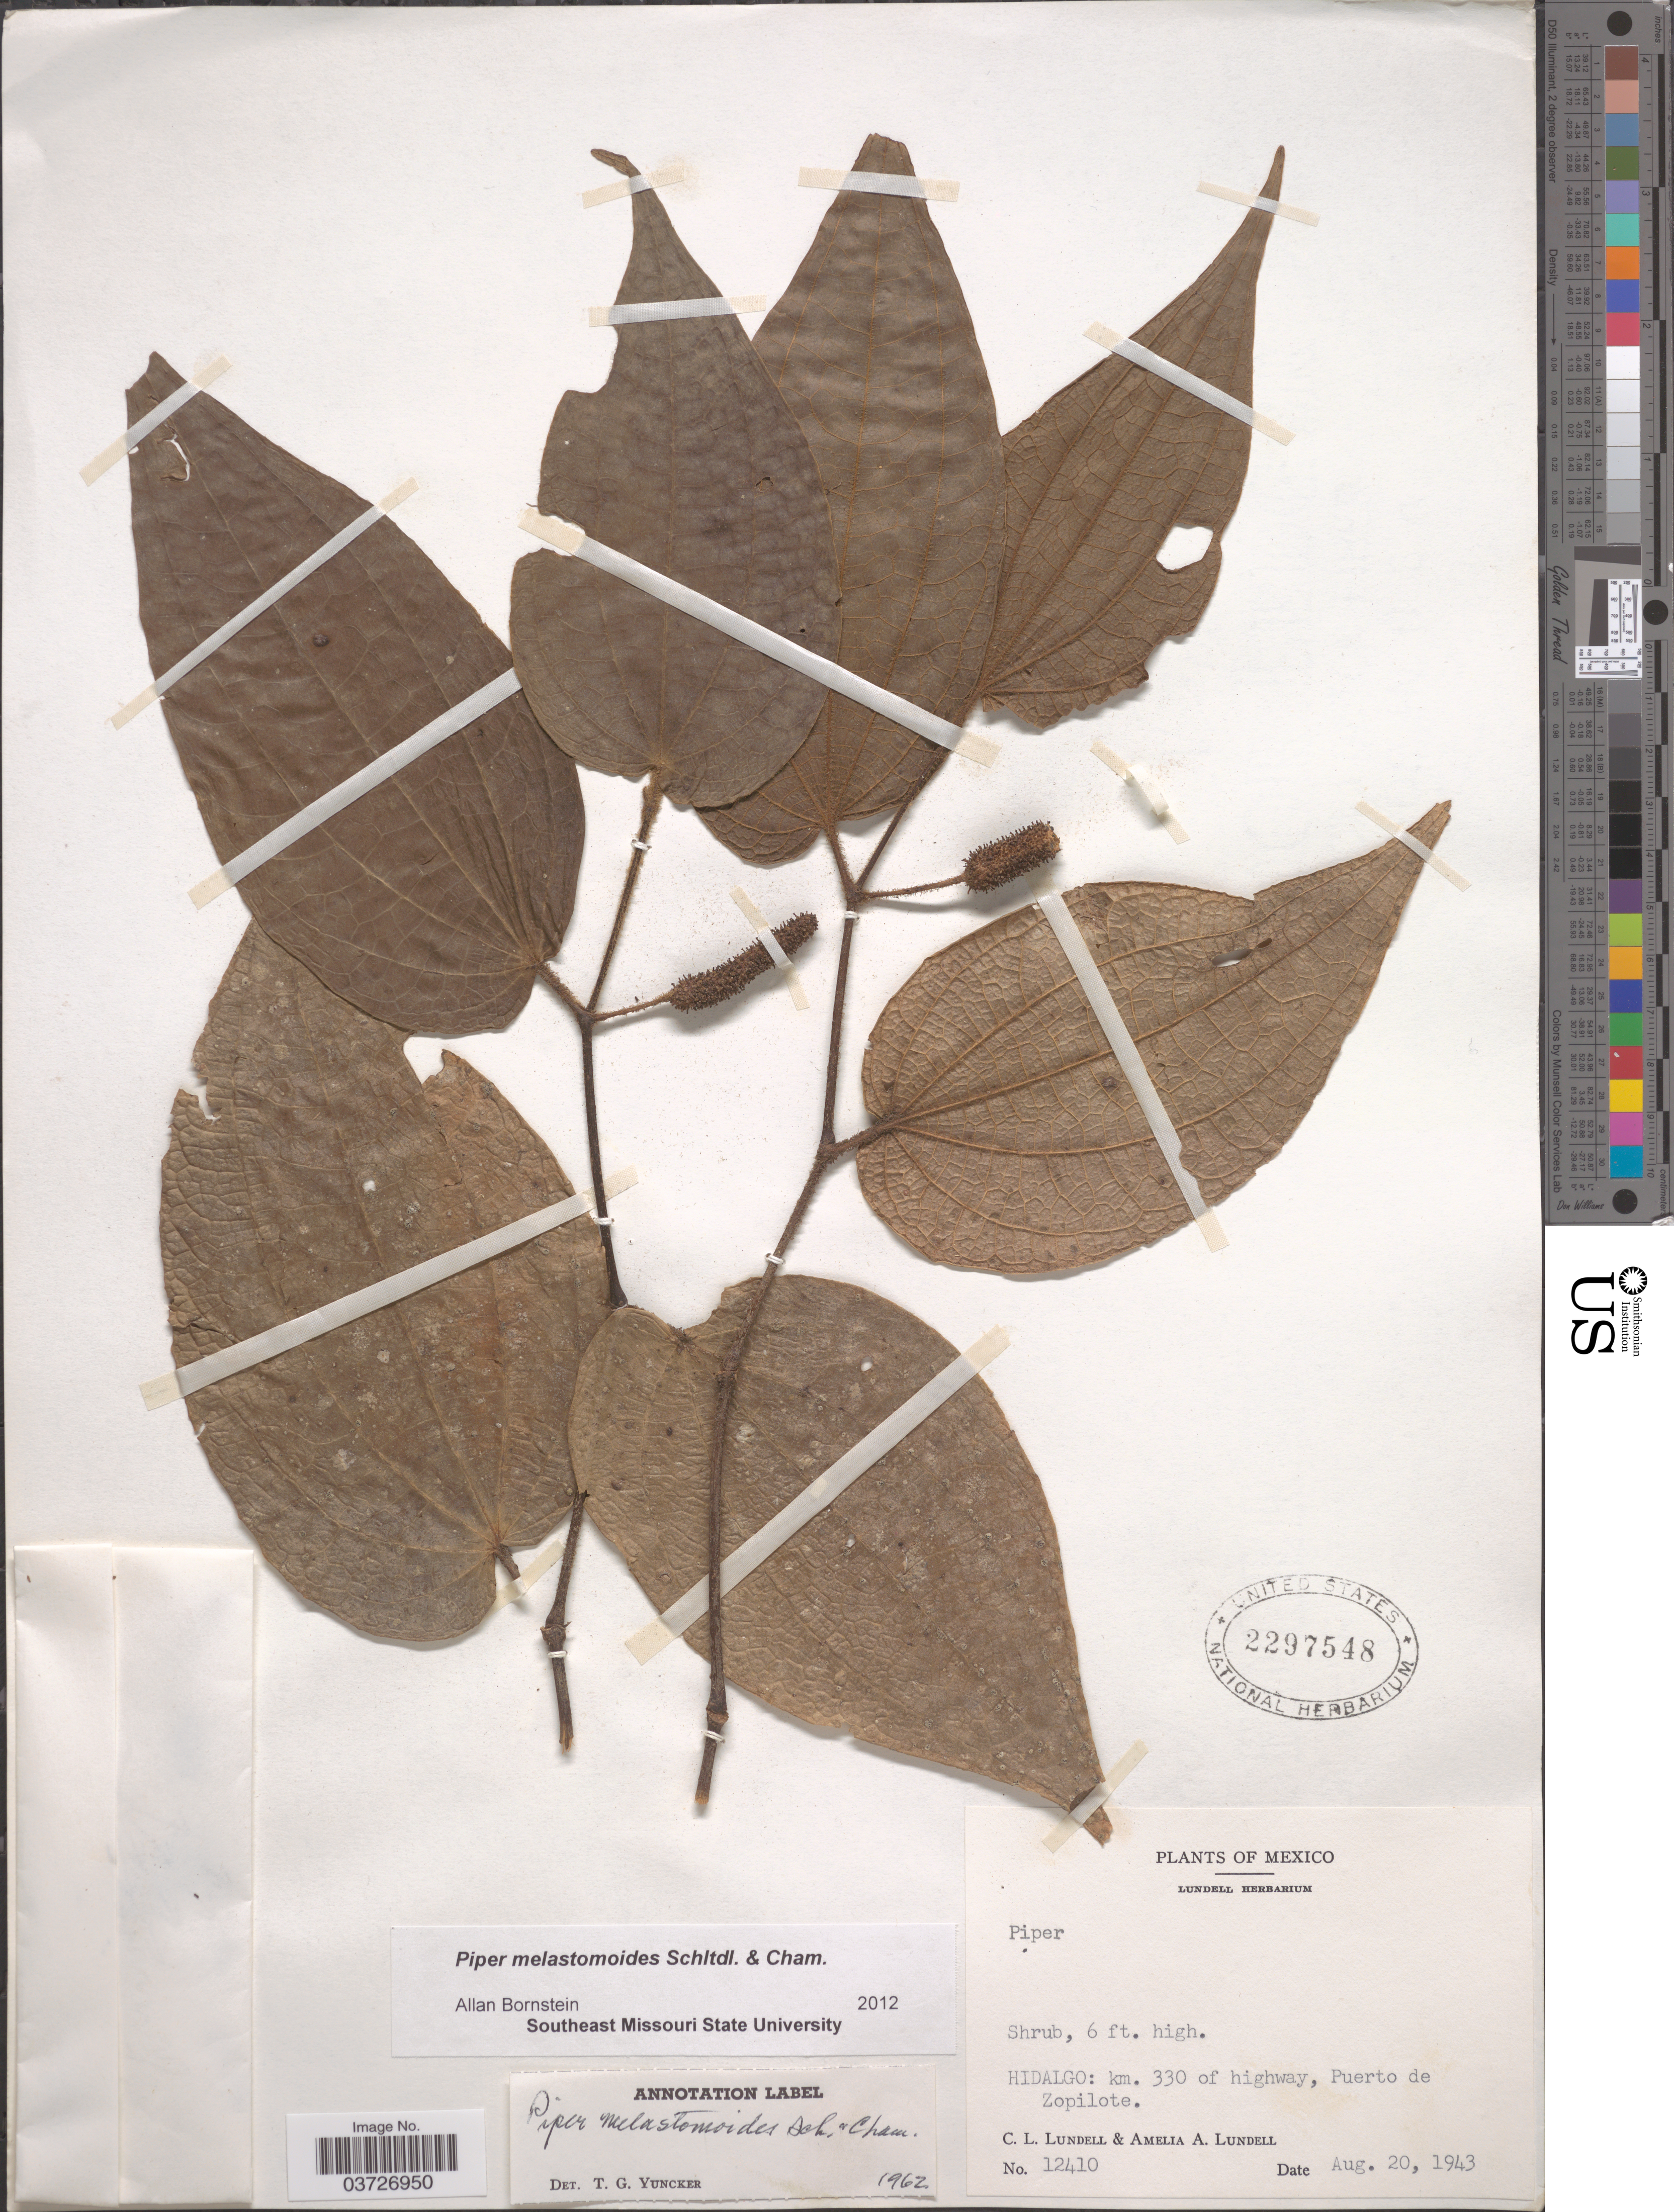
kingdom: Plantae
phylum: Tracheophyta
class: Magnoliopsida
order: Piperales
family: Piperaceae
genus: Piper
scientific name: Piper melastomoides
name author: Schltdl. & Cham.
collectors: C. L. Lundell & A. A. Lundell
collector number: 12410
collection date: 1943-08-20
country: Mexico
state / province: Hidalgo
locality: Km. 330 of highway, Puerto de Zopilote.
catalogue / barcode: US 2297548